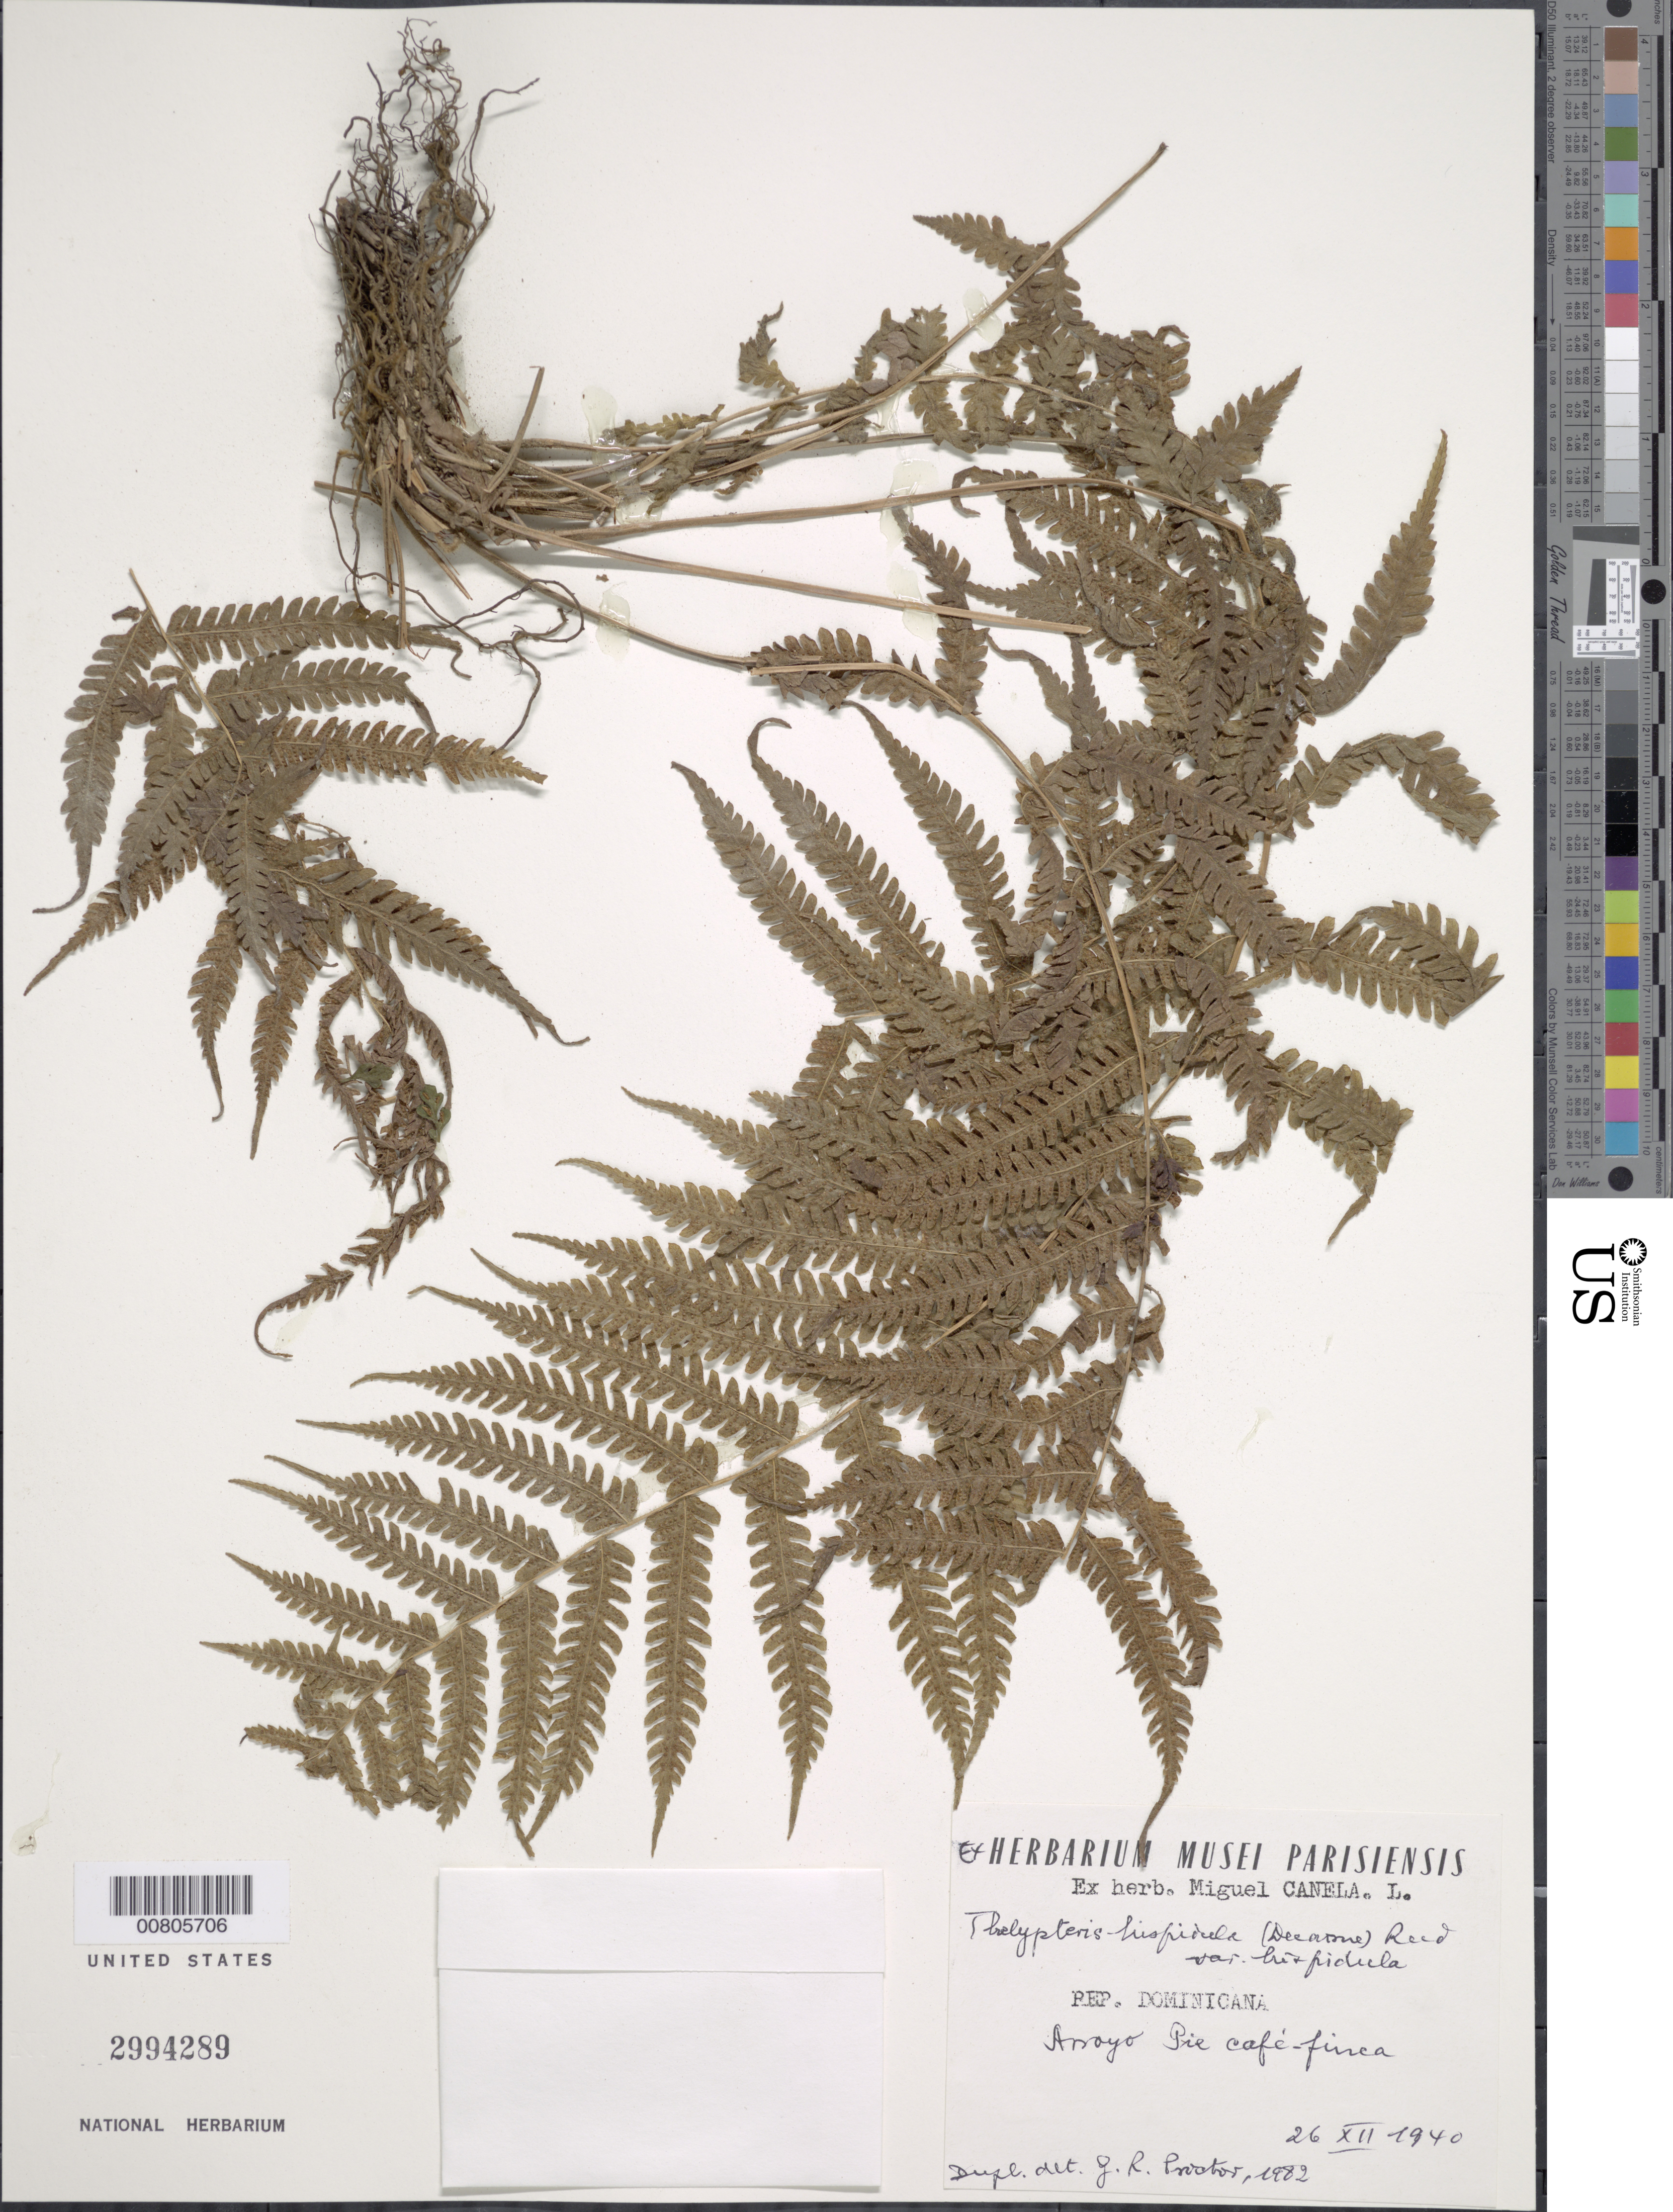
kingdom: Plantae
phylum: Tracheophyta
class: Polypodiopsida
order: Polypodiales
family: Thelypteridaceae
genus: Christella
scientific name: Christella hispidula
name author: (Decne.) Holttum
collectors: M. Canela Lazaro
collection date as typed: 26 Dec 1940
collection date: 1940-12-26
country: Dominican Republic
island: Hispaniola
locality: Arroyo Pie Café-finca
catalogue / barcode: US 2994289